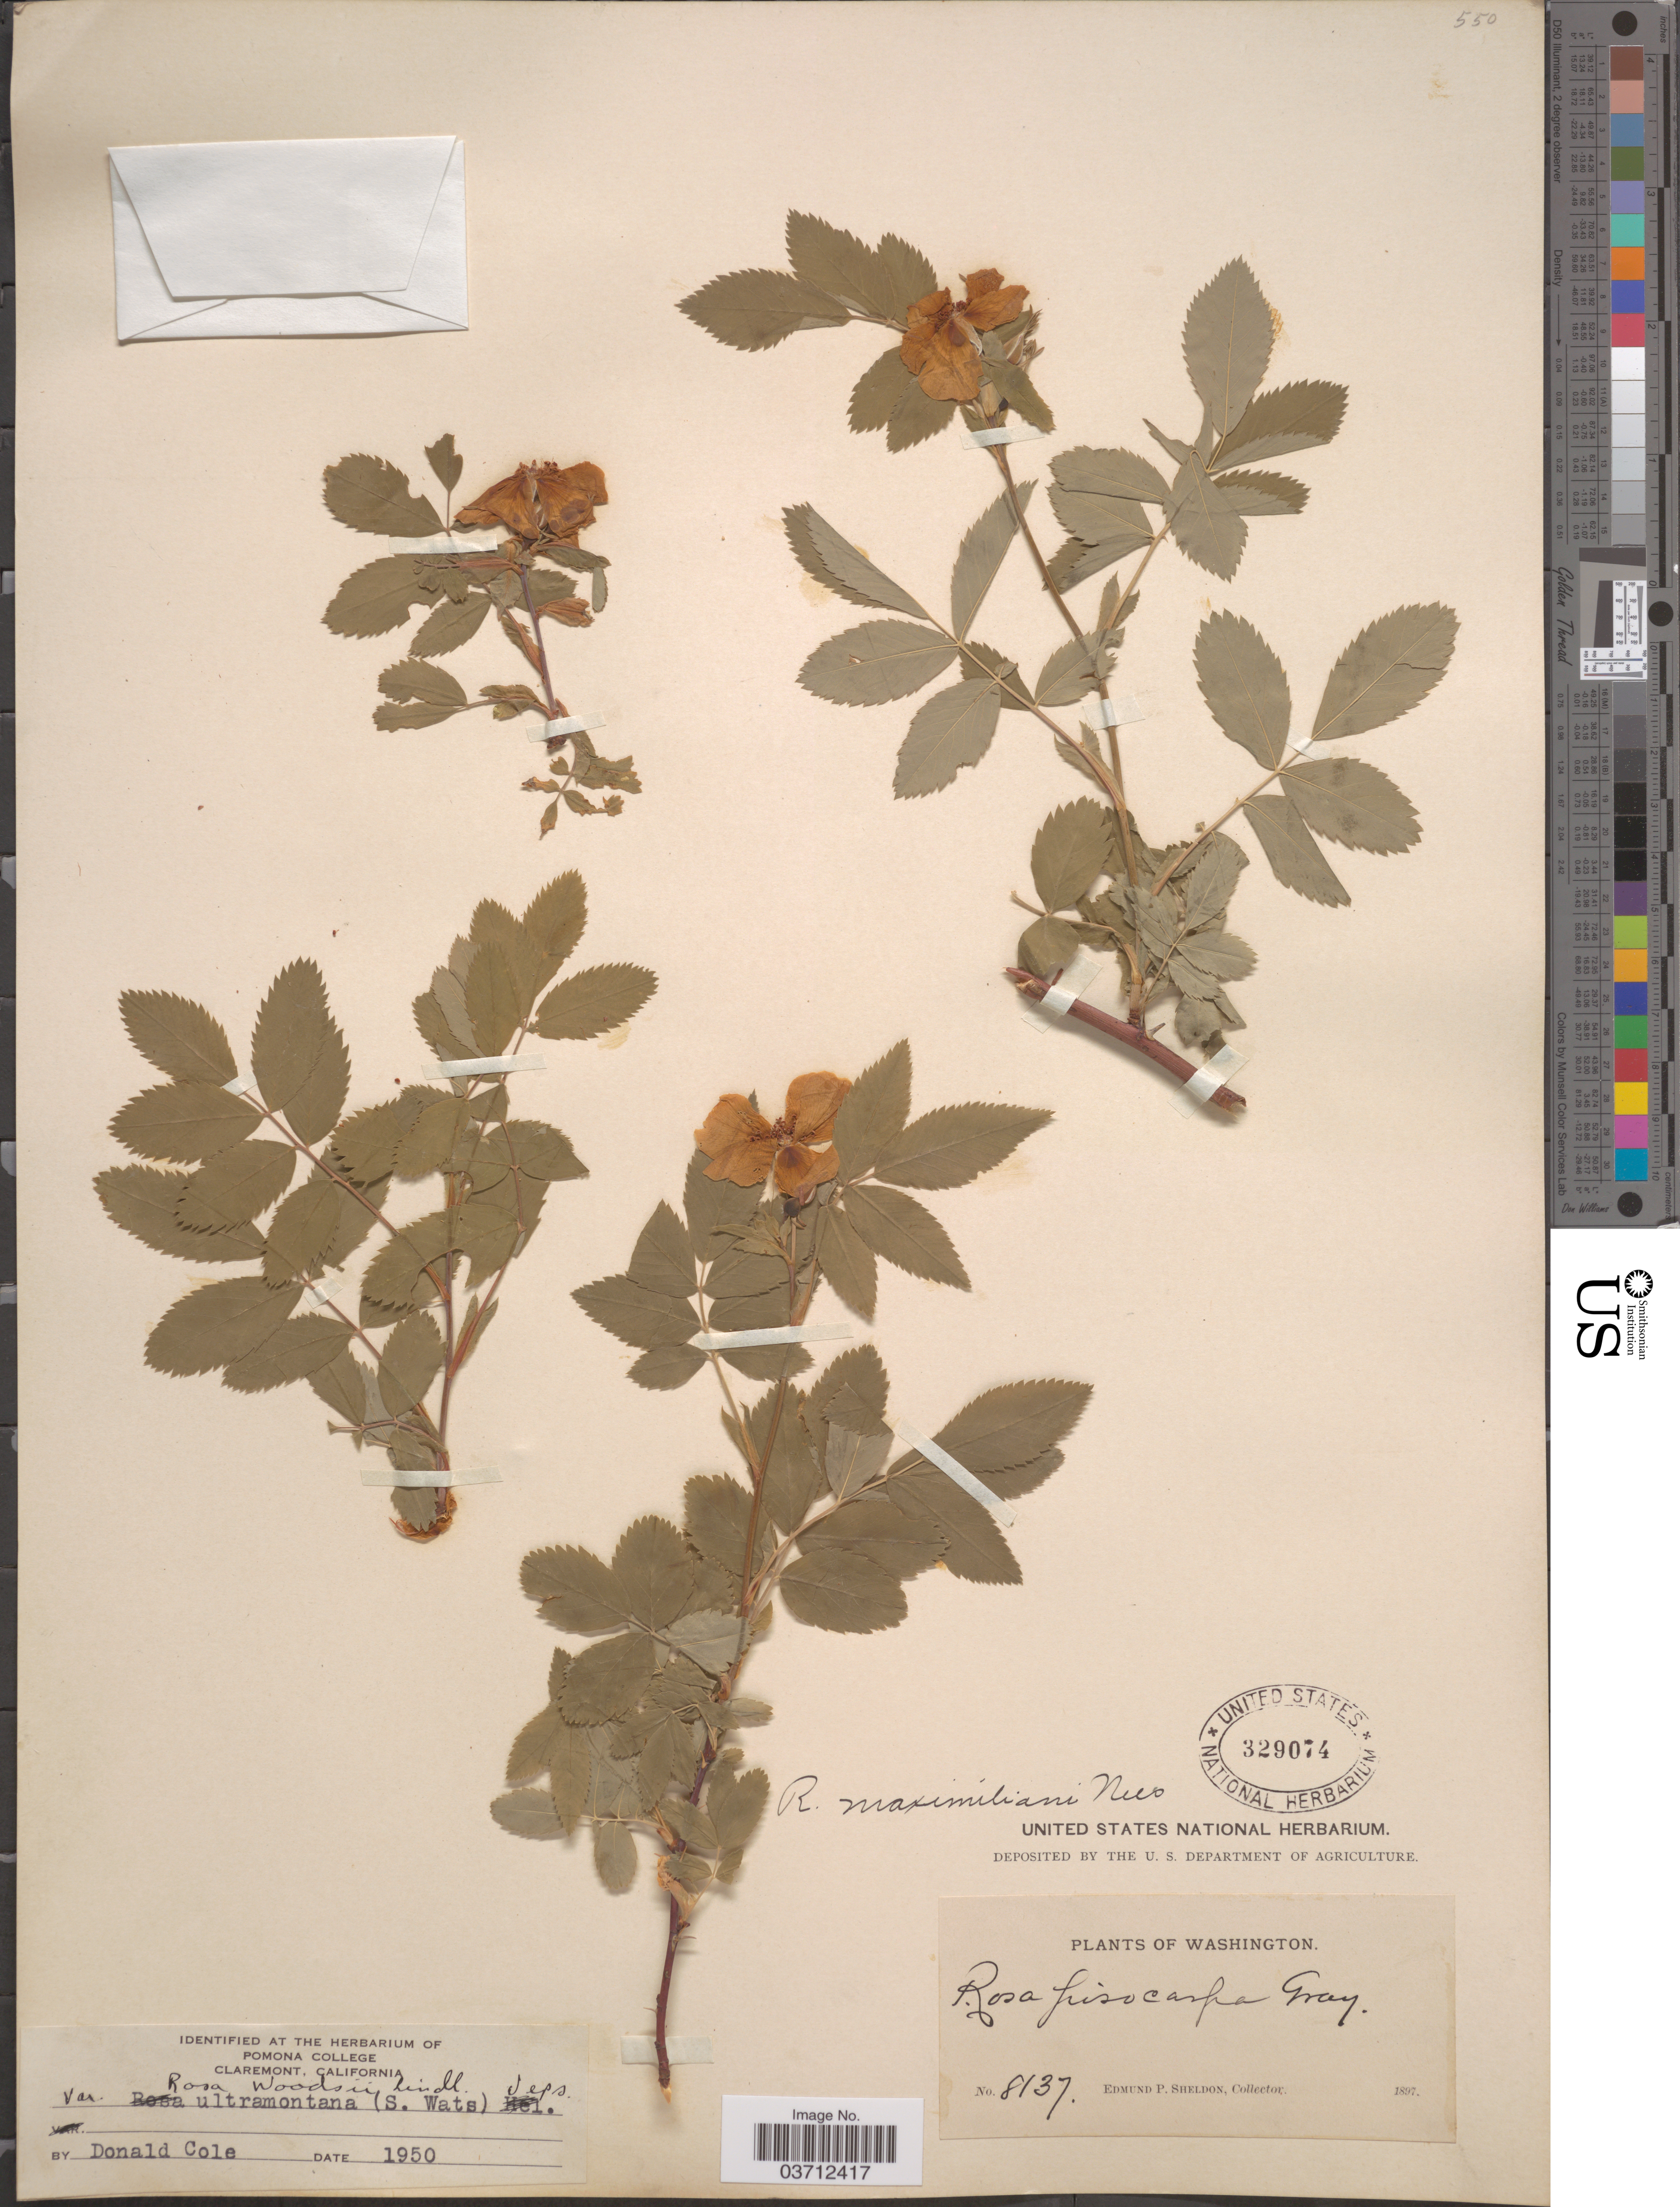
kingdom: Plantae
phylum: Tracheophyta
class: Magnoliopsida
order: Rosales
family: Rosaceae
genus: Rosa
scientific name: Rosa woodsii var. ultramontana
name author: Lindl.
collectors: E. P. Sheldon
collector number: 8137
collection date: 1897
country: United States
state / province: Washington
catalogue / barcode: US 329074